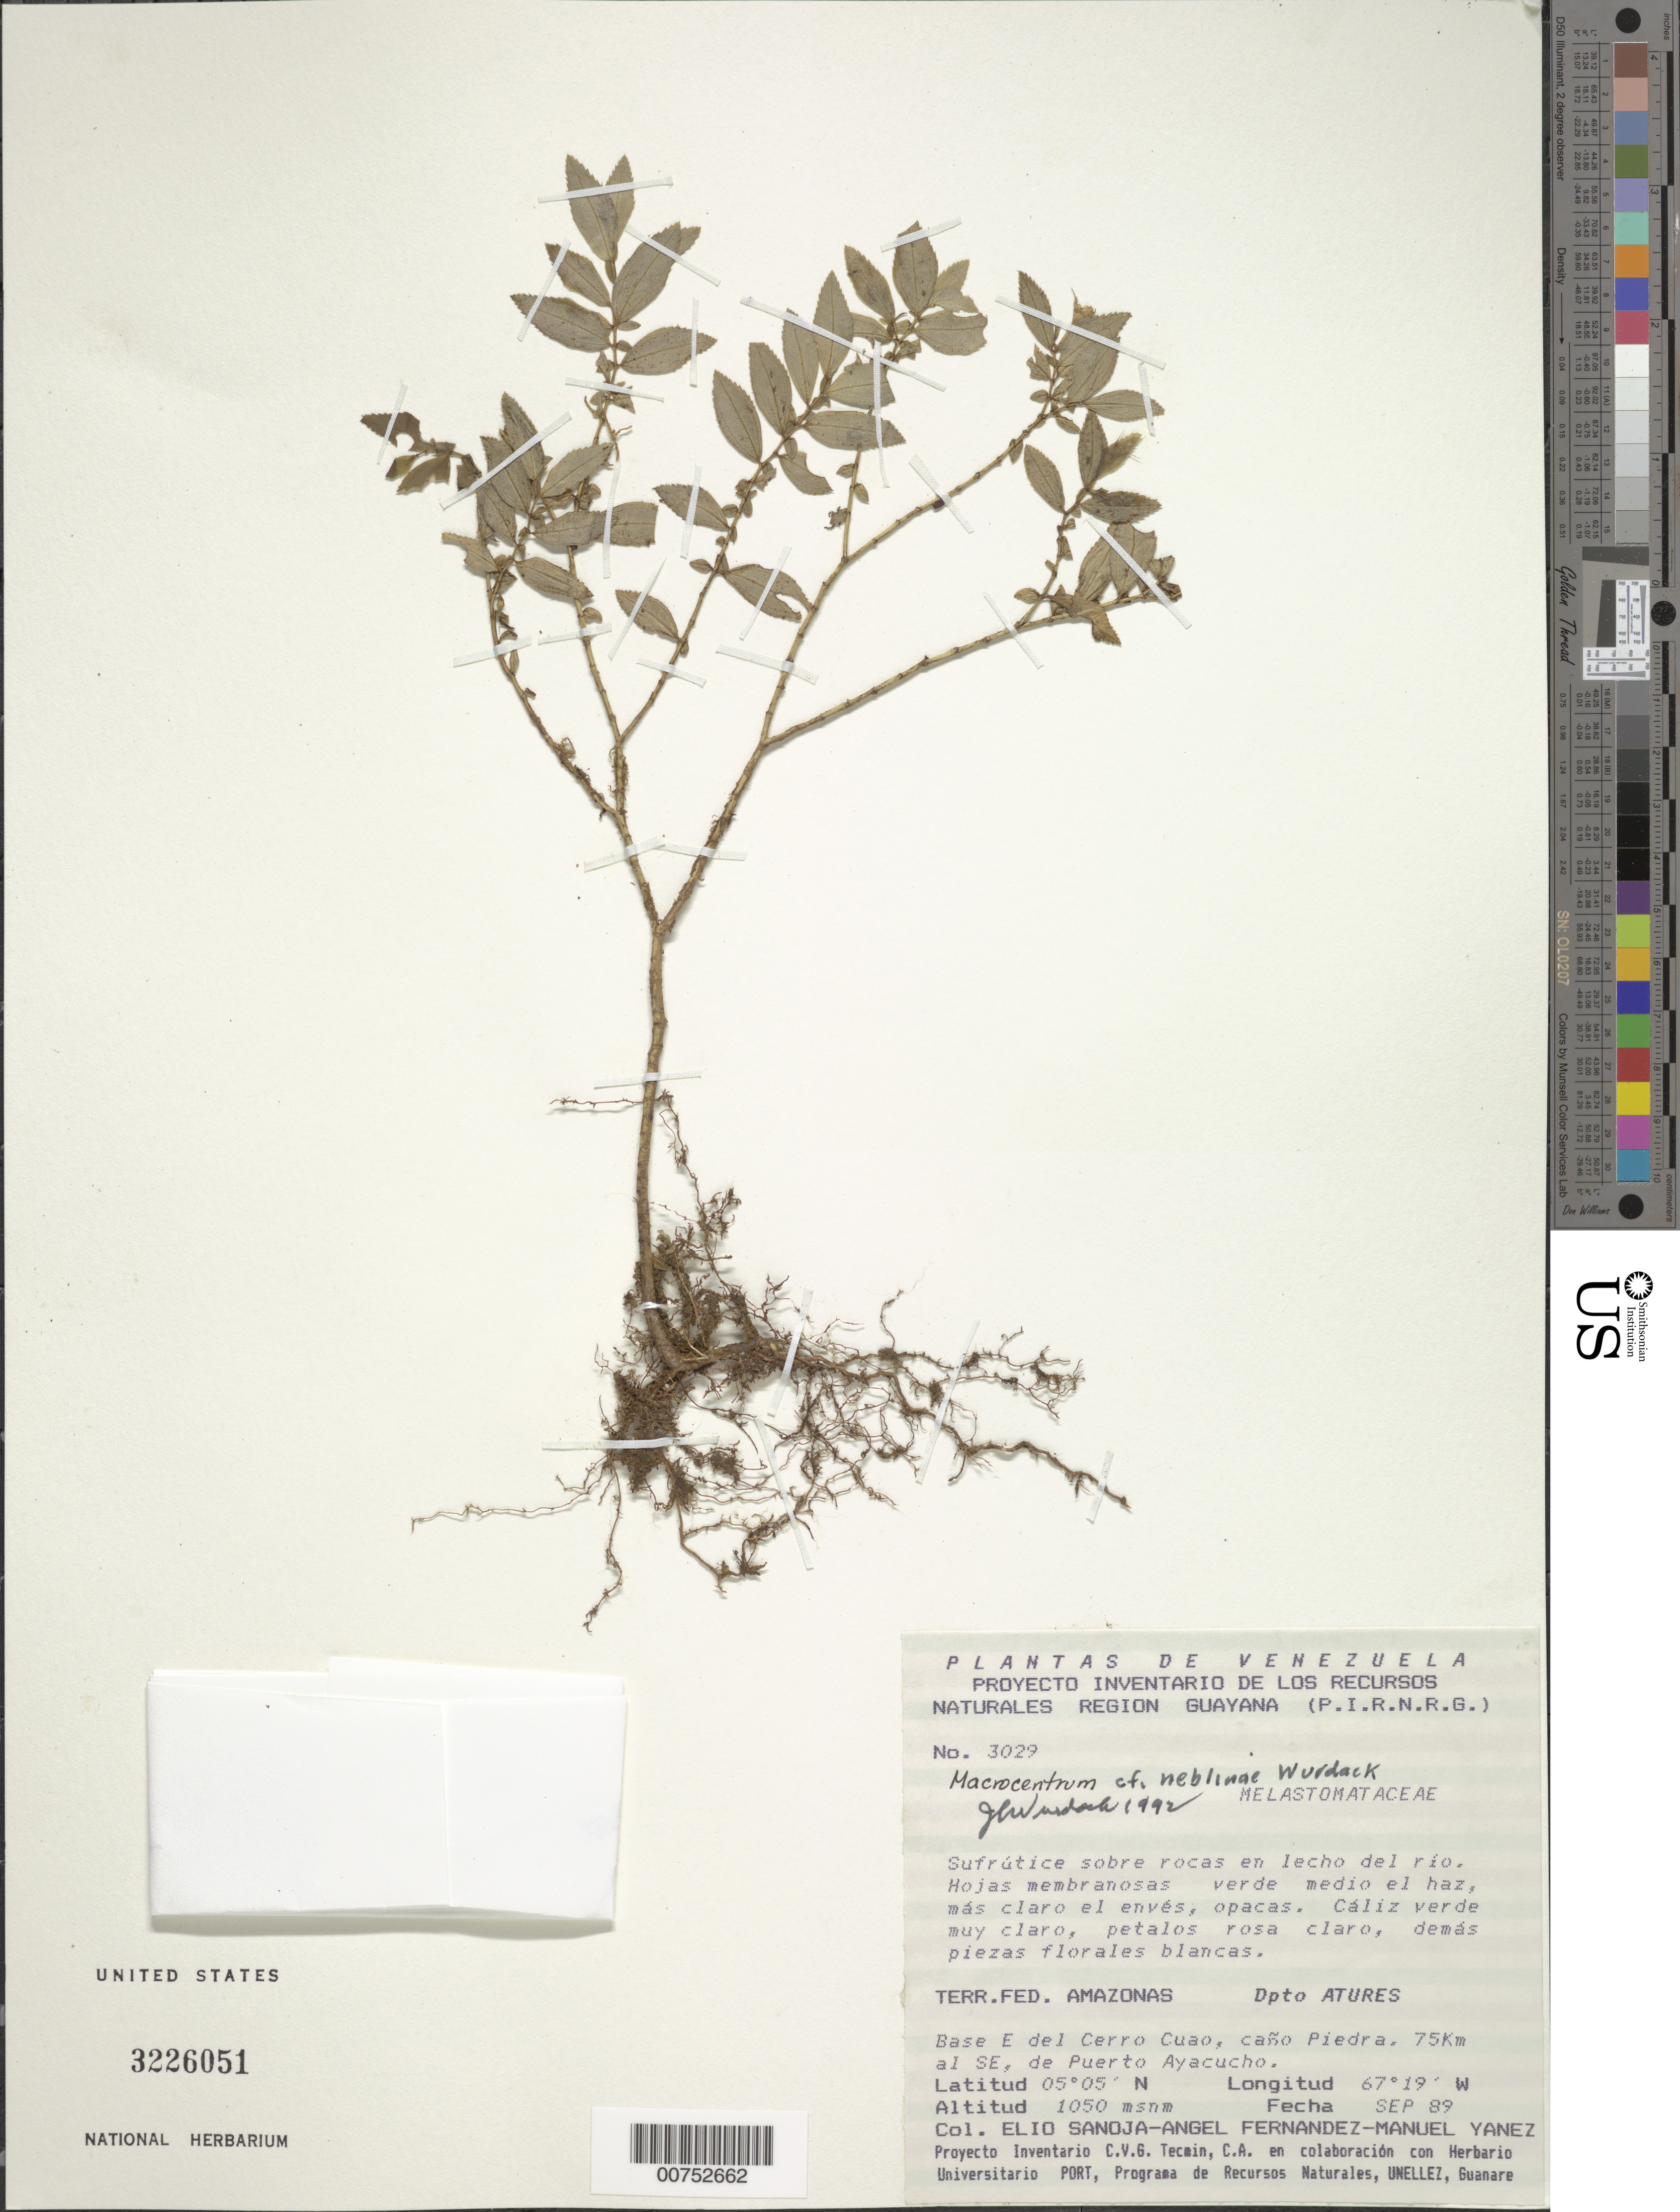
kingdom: Plantae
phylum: Tracheophyta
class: Magnoliopsida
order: Myrtales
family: Melastomataceae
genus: Macrocentrum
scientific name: Macrocentrum neblinae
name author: Wurdack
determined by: Wurdack, John J., (US), US (UNITED STATES)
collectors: E. Sanoja, A. Fernandez & M. Yanez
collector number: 3029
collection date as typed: Sep-89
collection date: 1989-09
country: Venezuela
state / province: Amazonas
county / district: Atures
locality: Cerro Cuao, Caño Piedra; 75 km al SE de Puerto Ayacucho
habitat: On rocks in riverbed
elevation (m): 1050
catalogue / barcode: US 3226051